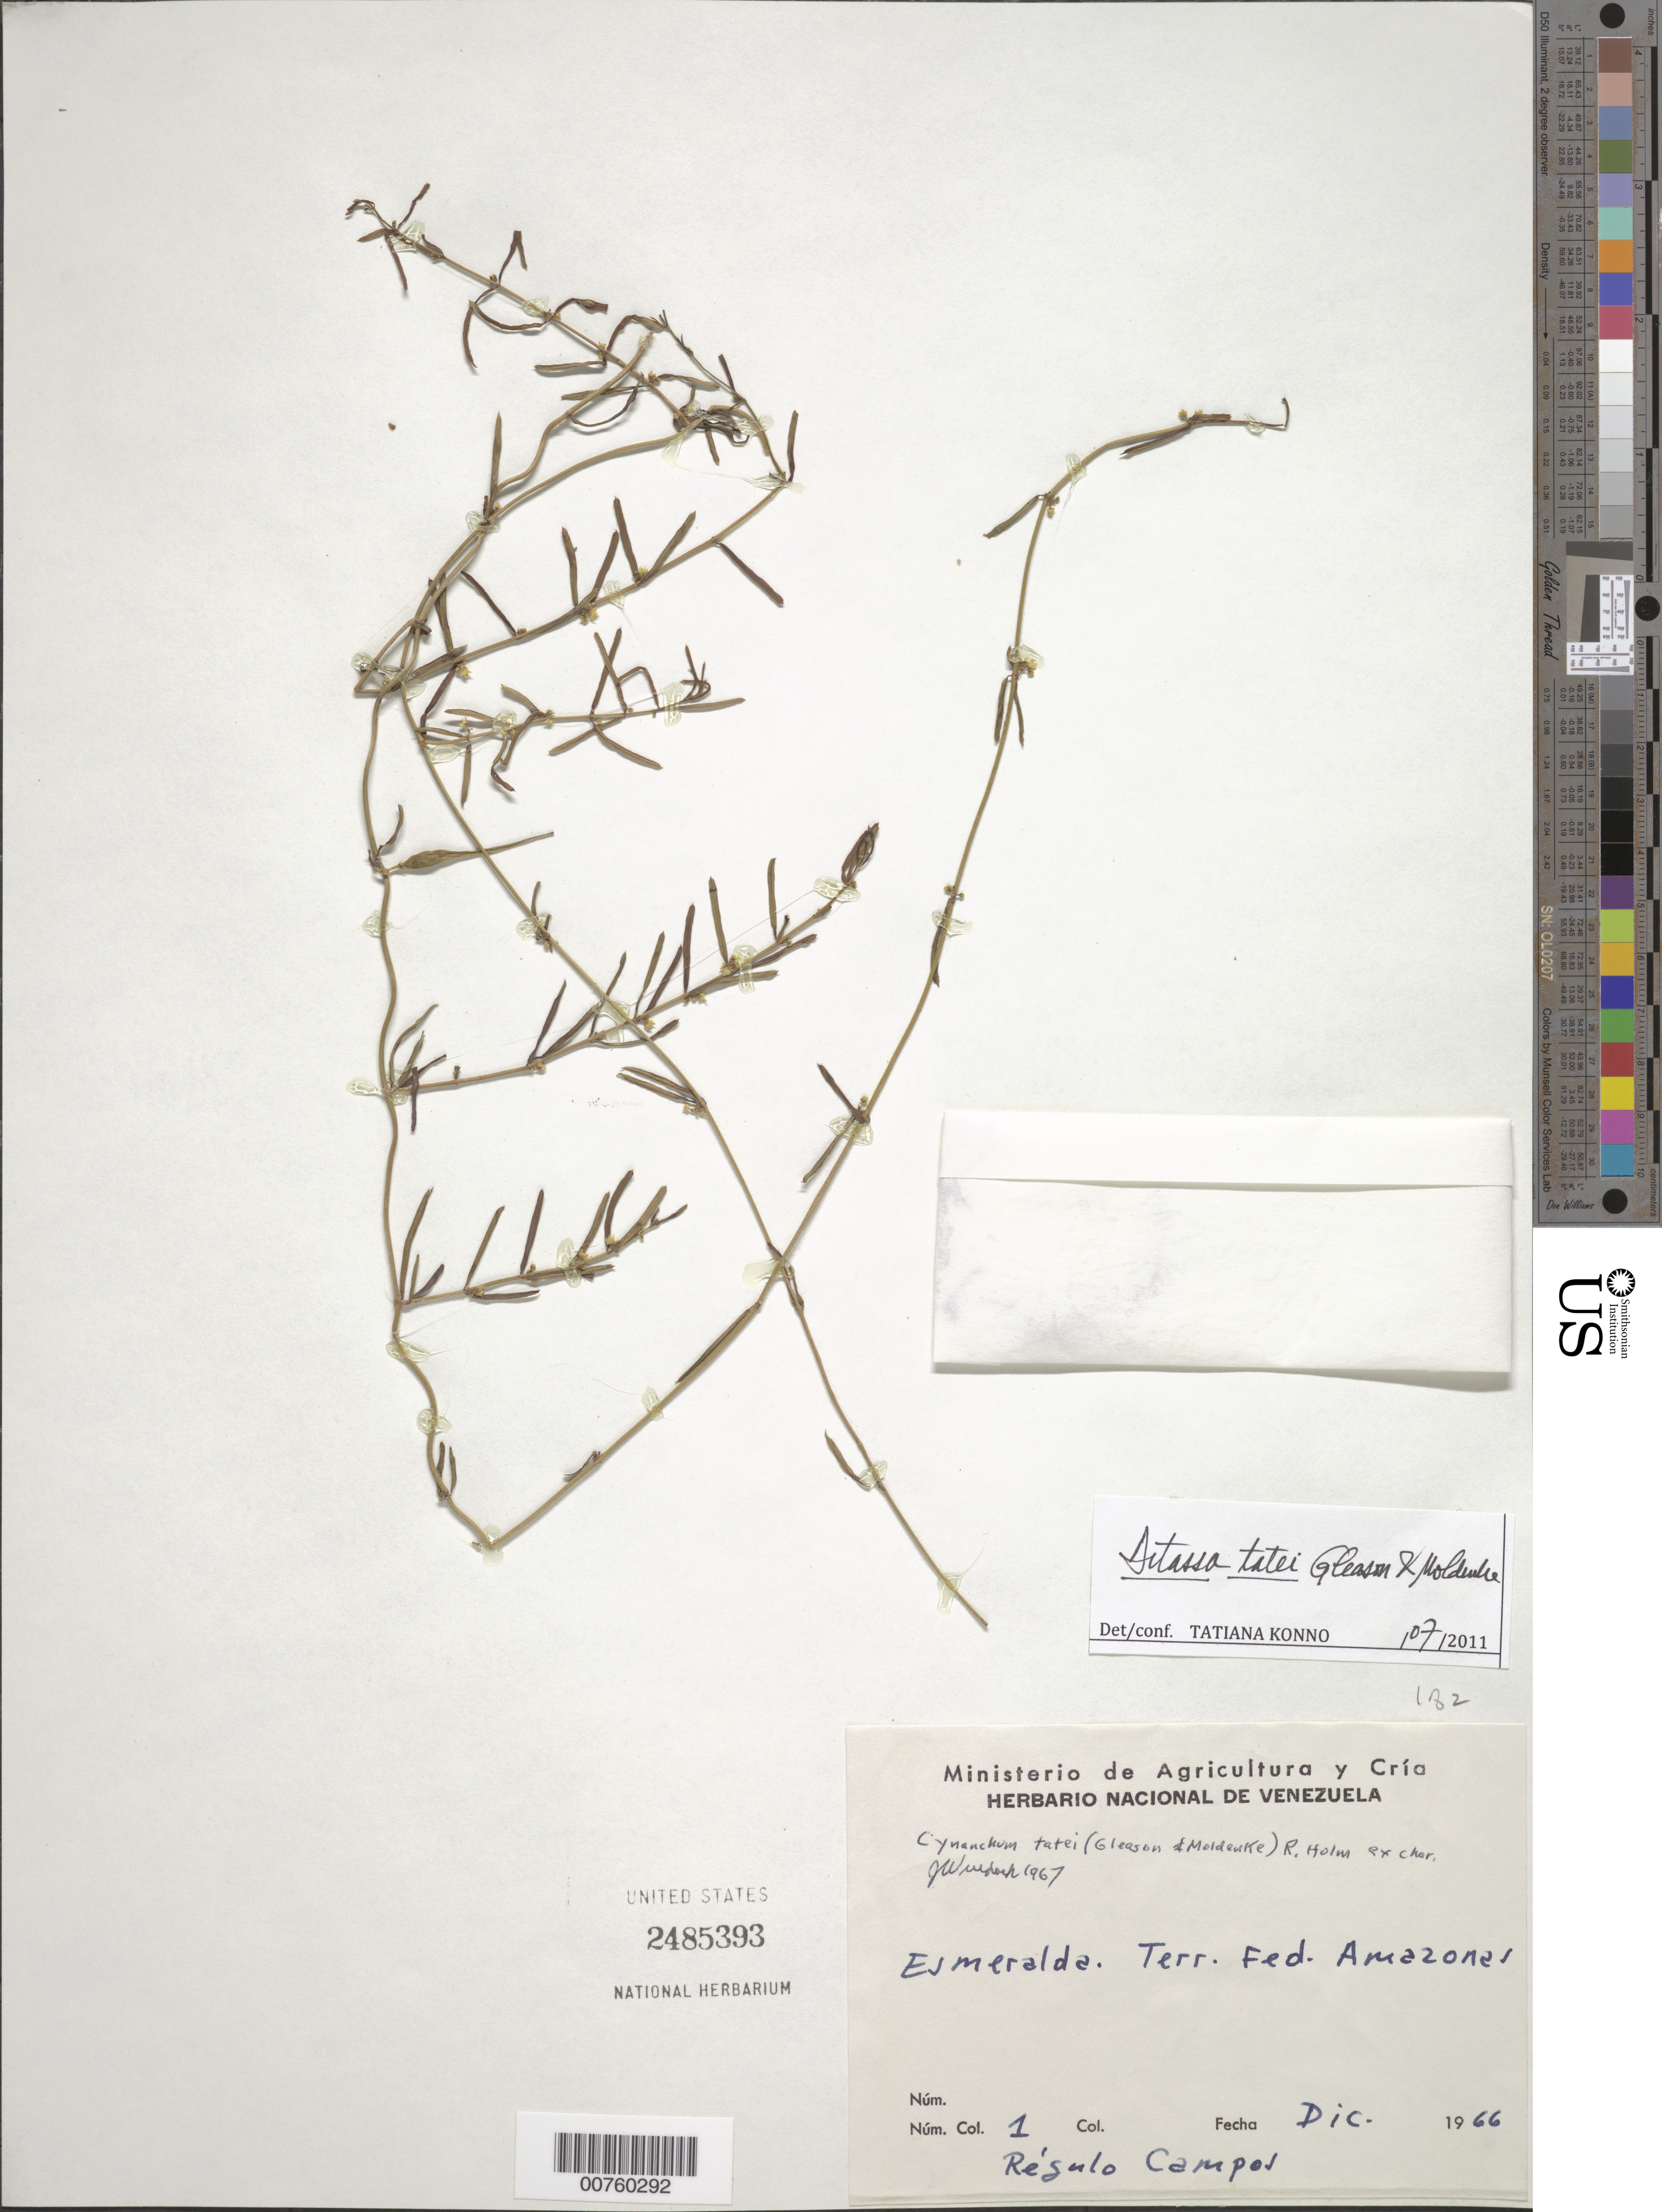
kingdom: Plantae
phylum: Tracheophyta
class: Magnoliopsida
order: Gentianales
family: Apocynaceae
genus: Ditassa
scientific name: Ditassa tatei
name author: Gleason & Moldenke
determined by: Konno, T.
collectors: R. Campos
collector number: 1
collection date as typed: Dec-66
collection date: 1966-12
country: Venezuela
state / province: Amazonas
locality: Esmeralda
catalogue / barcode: US 2485393